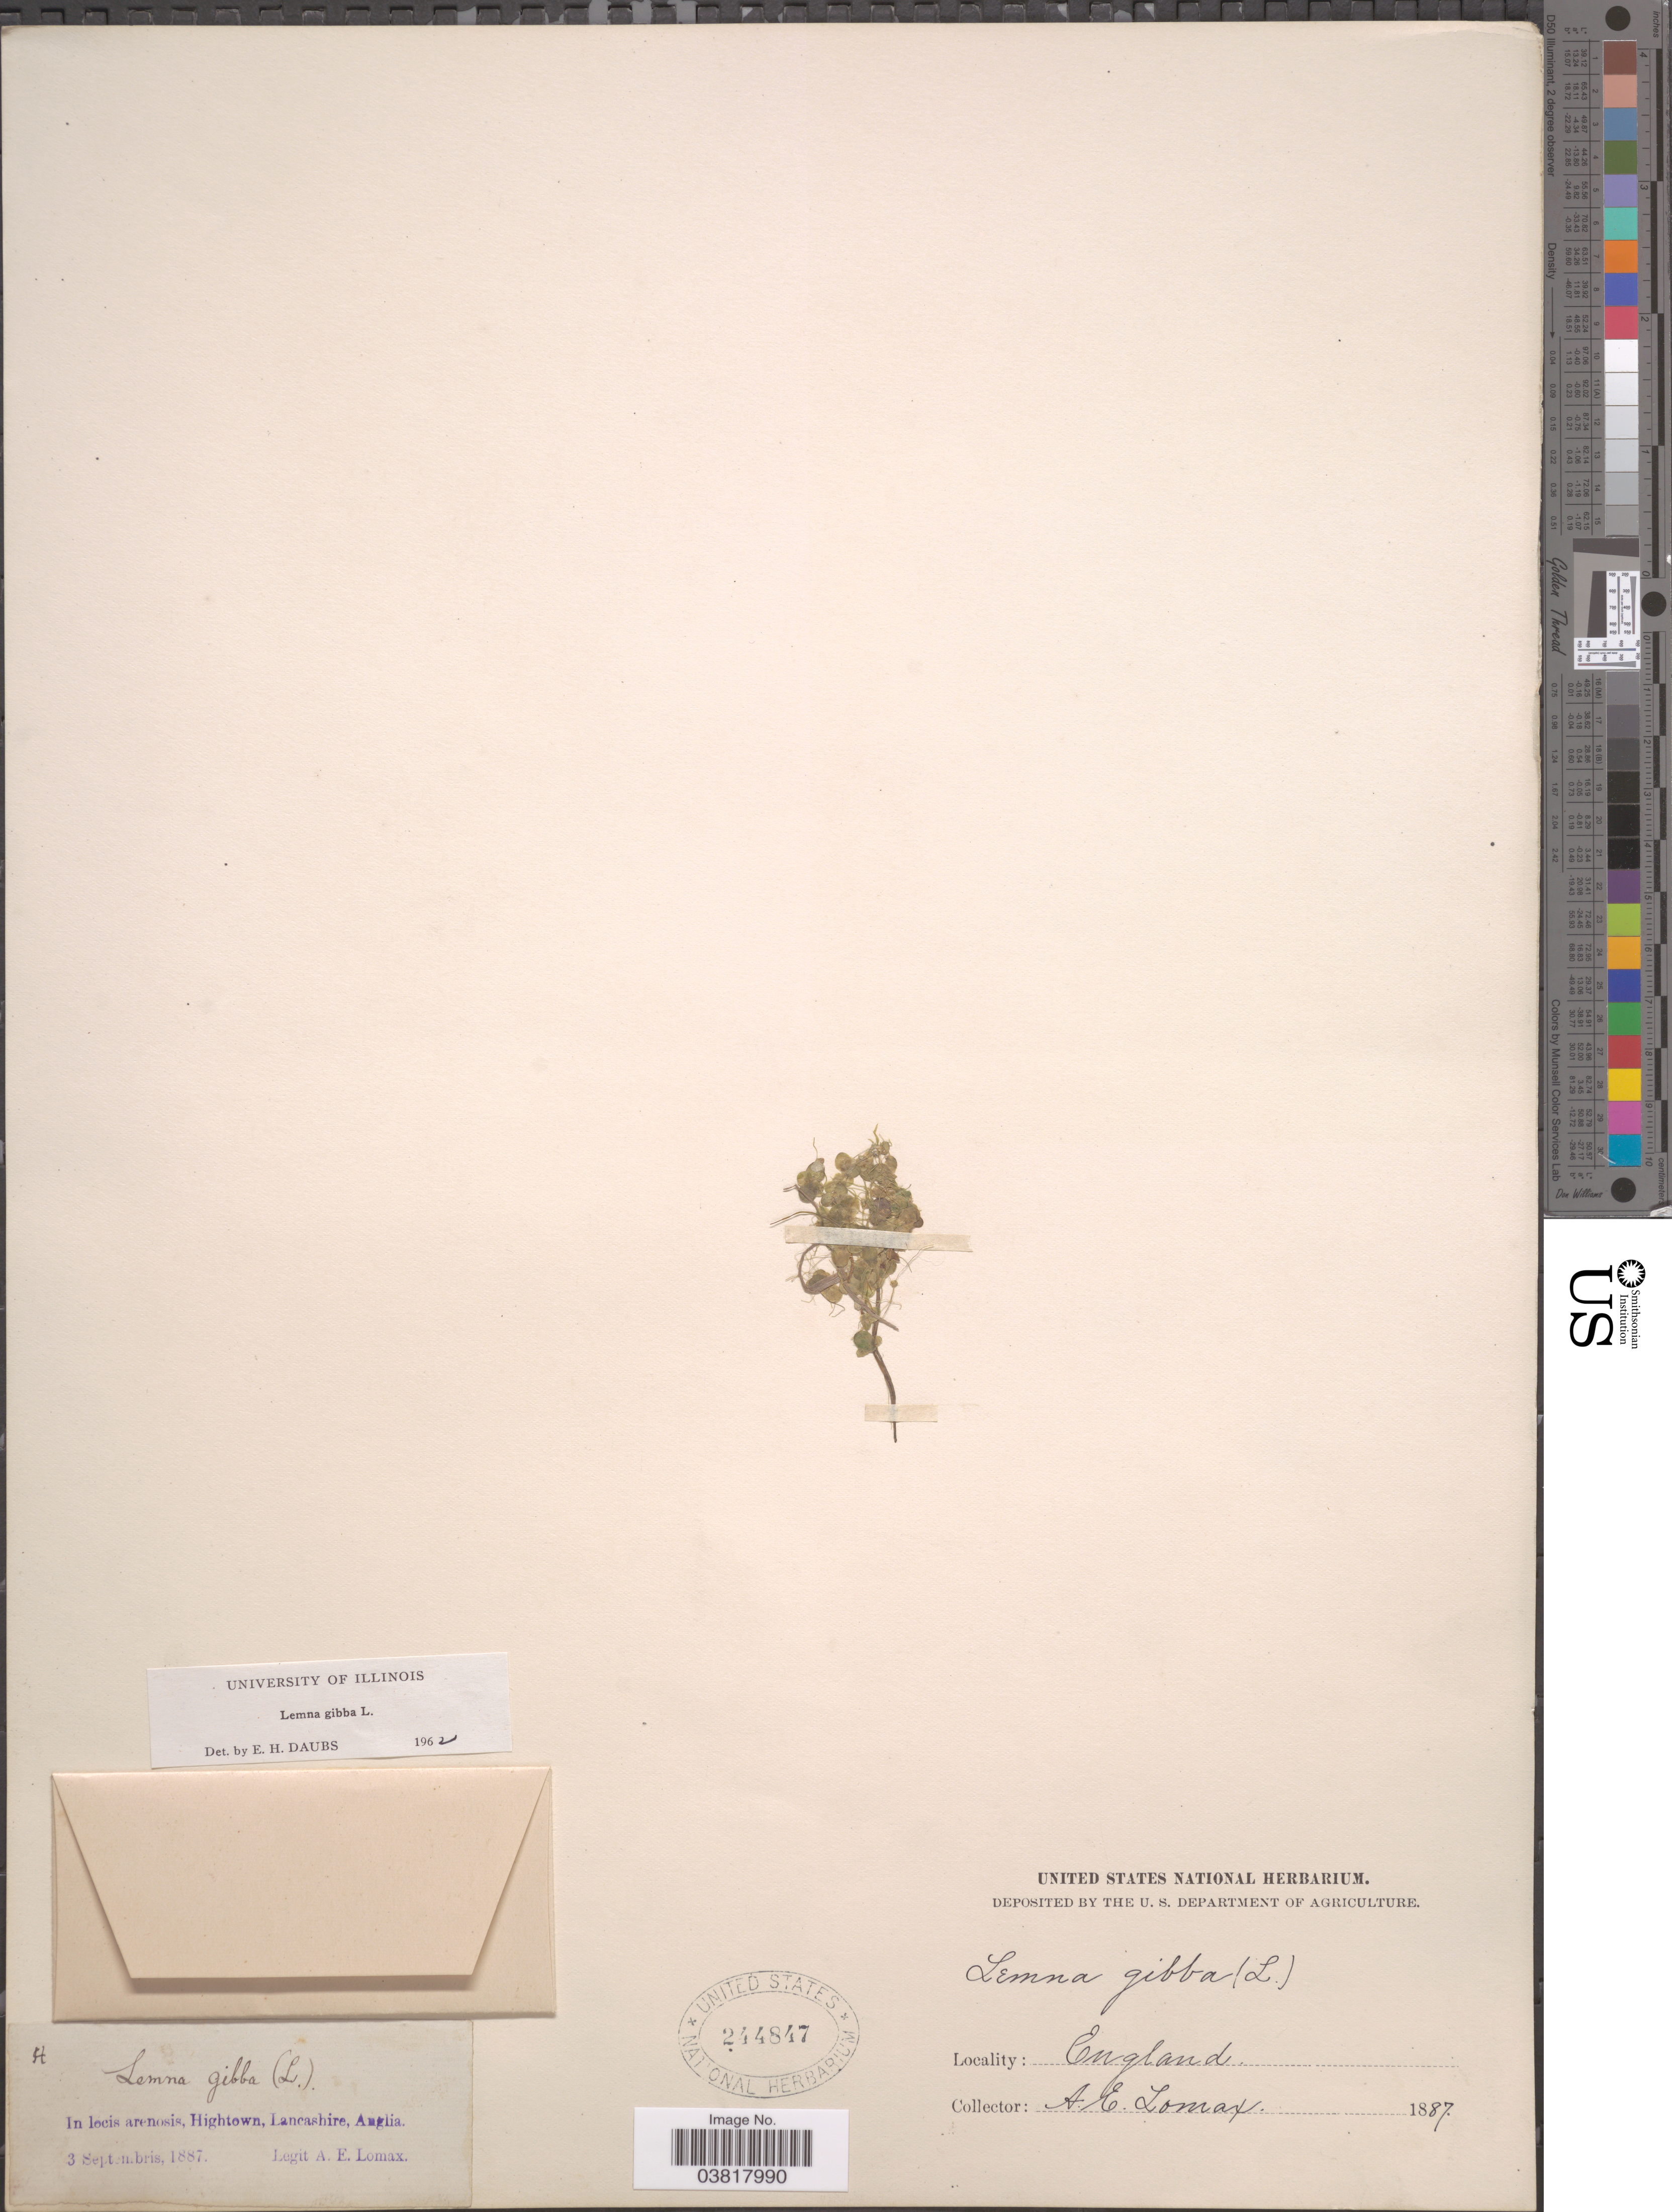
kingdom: Plantae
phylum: Tracheophyta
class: Liliopsida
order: Alismatales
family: Araceae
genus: Lemna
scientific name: Lemna gibba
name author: L.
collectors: A. Lomax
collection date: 1887-09-03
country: United Kingdom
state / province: England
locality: In locis arenosis, Hightown, Lancashire, Anglia.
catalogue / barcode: US 244847